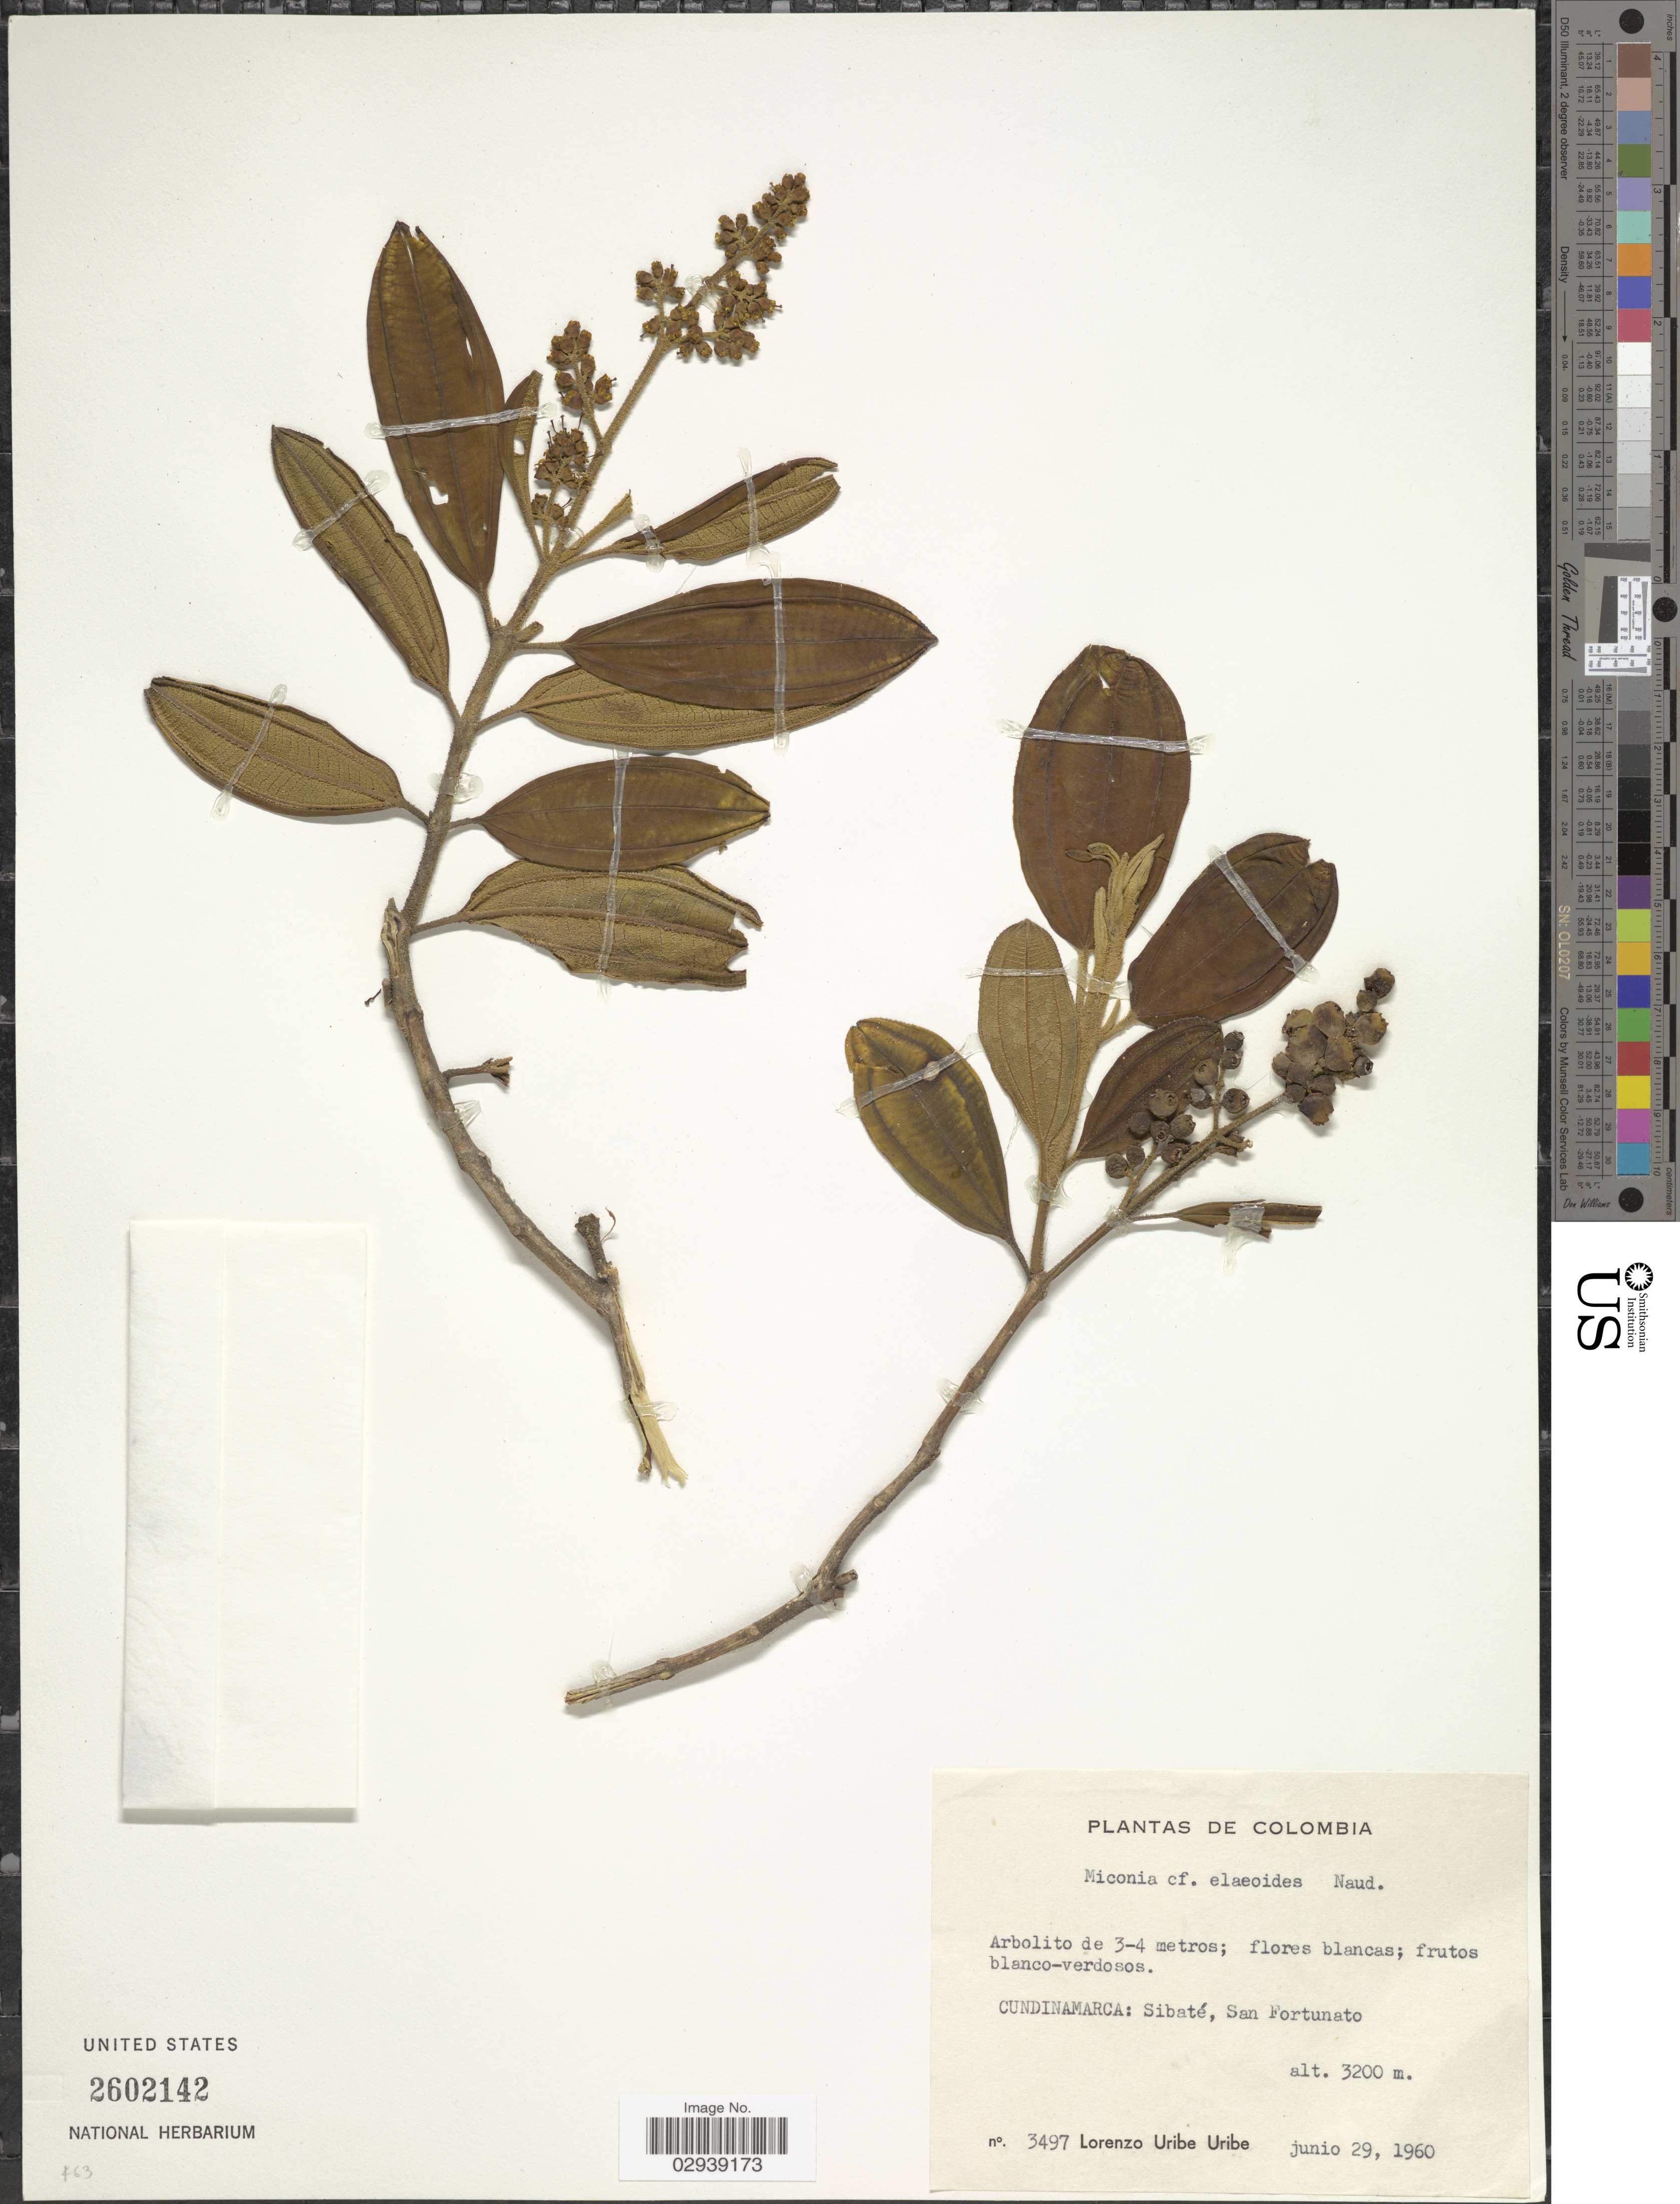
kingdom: Plantae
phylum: Tracheophyta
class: Magnoliopsida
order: Myrtales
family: Melastomataceae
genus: Miconia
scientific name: Miconia elaeoides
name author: Naudin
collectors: L. Uribe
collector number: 3497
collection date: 1960-06-29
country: Colombia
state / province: Cundinamarca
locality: Sibaté, San Fortunato.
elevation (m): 3200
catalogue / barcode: US 2602142